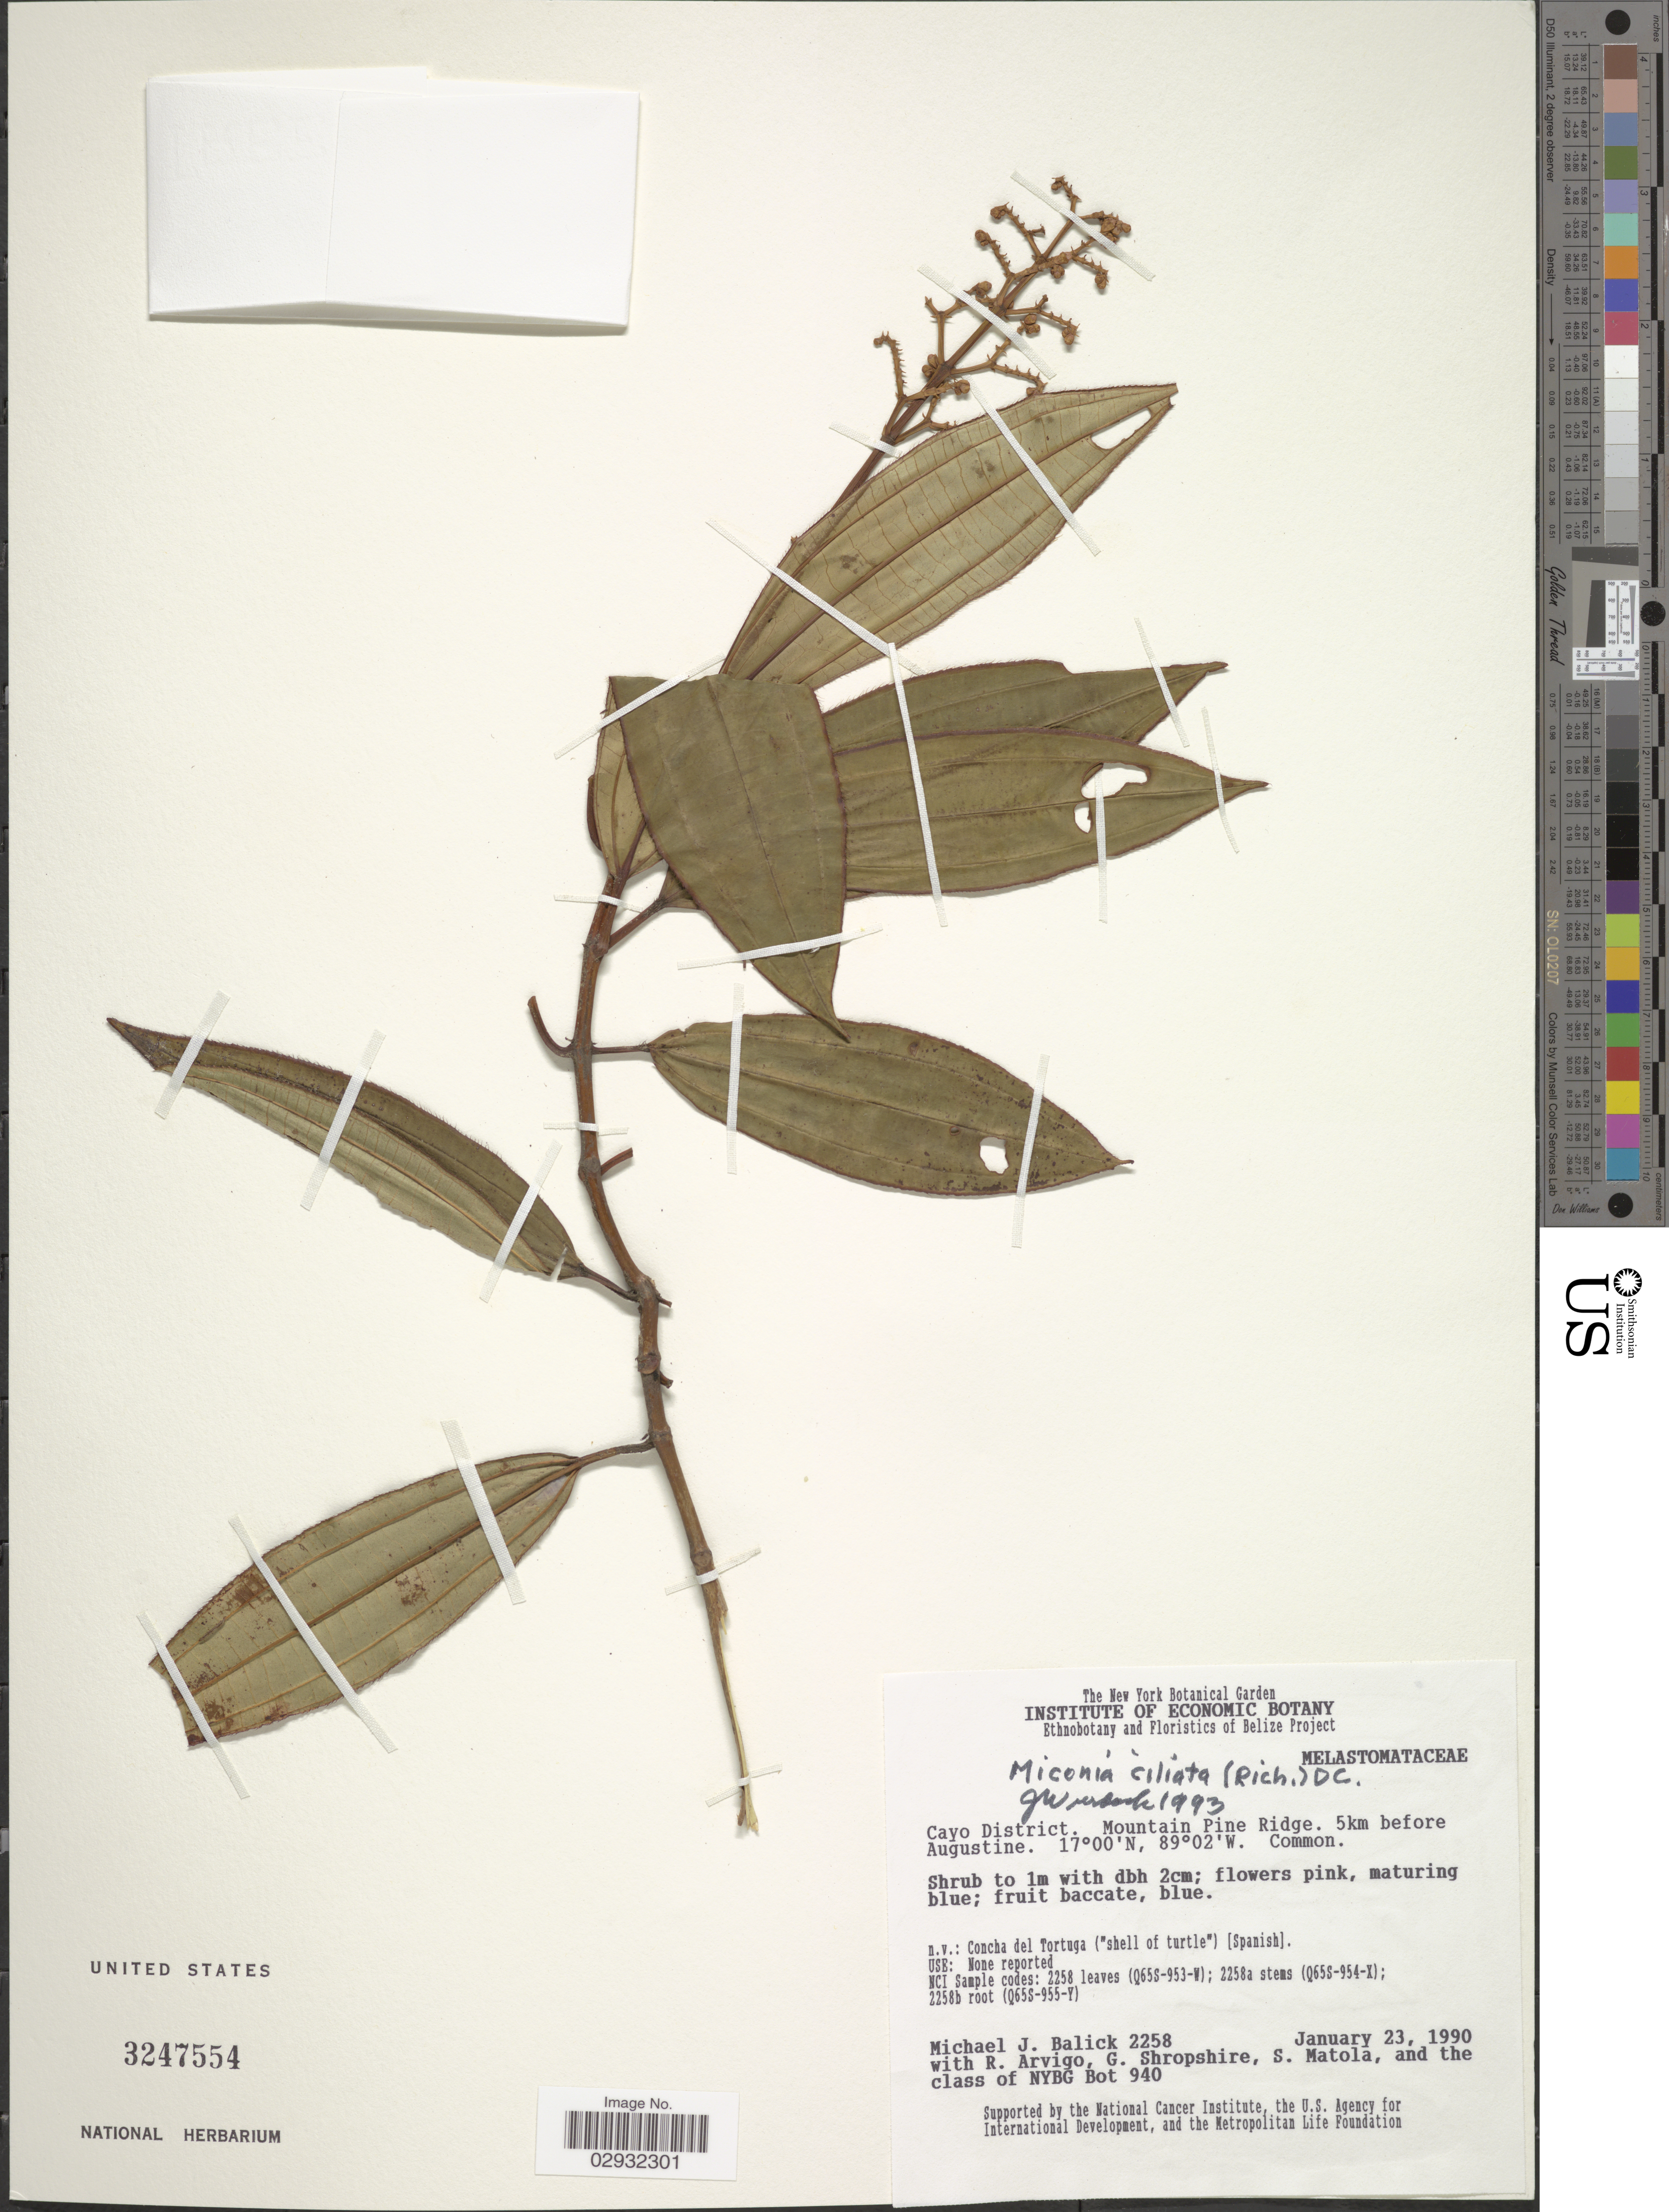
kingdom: Plantae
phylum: Tracheophyta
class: Magnoliopsida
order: Myrtales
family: Melastomataceae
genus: Miconia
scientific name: Miconia ciliata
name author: (Rich.) DC.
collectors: M. J. Balick, R. Arvigo, G. Shropshire, S. Matola & et al.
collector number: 2258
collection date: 1990-01-23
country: Belize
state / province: Cayo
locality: Cayo District. Mountain Pine Ridge. 5km before Augustine.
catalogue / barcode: US 3247554